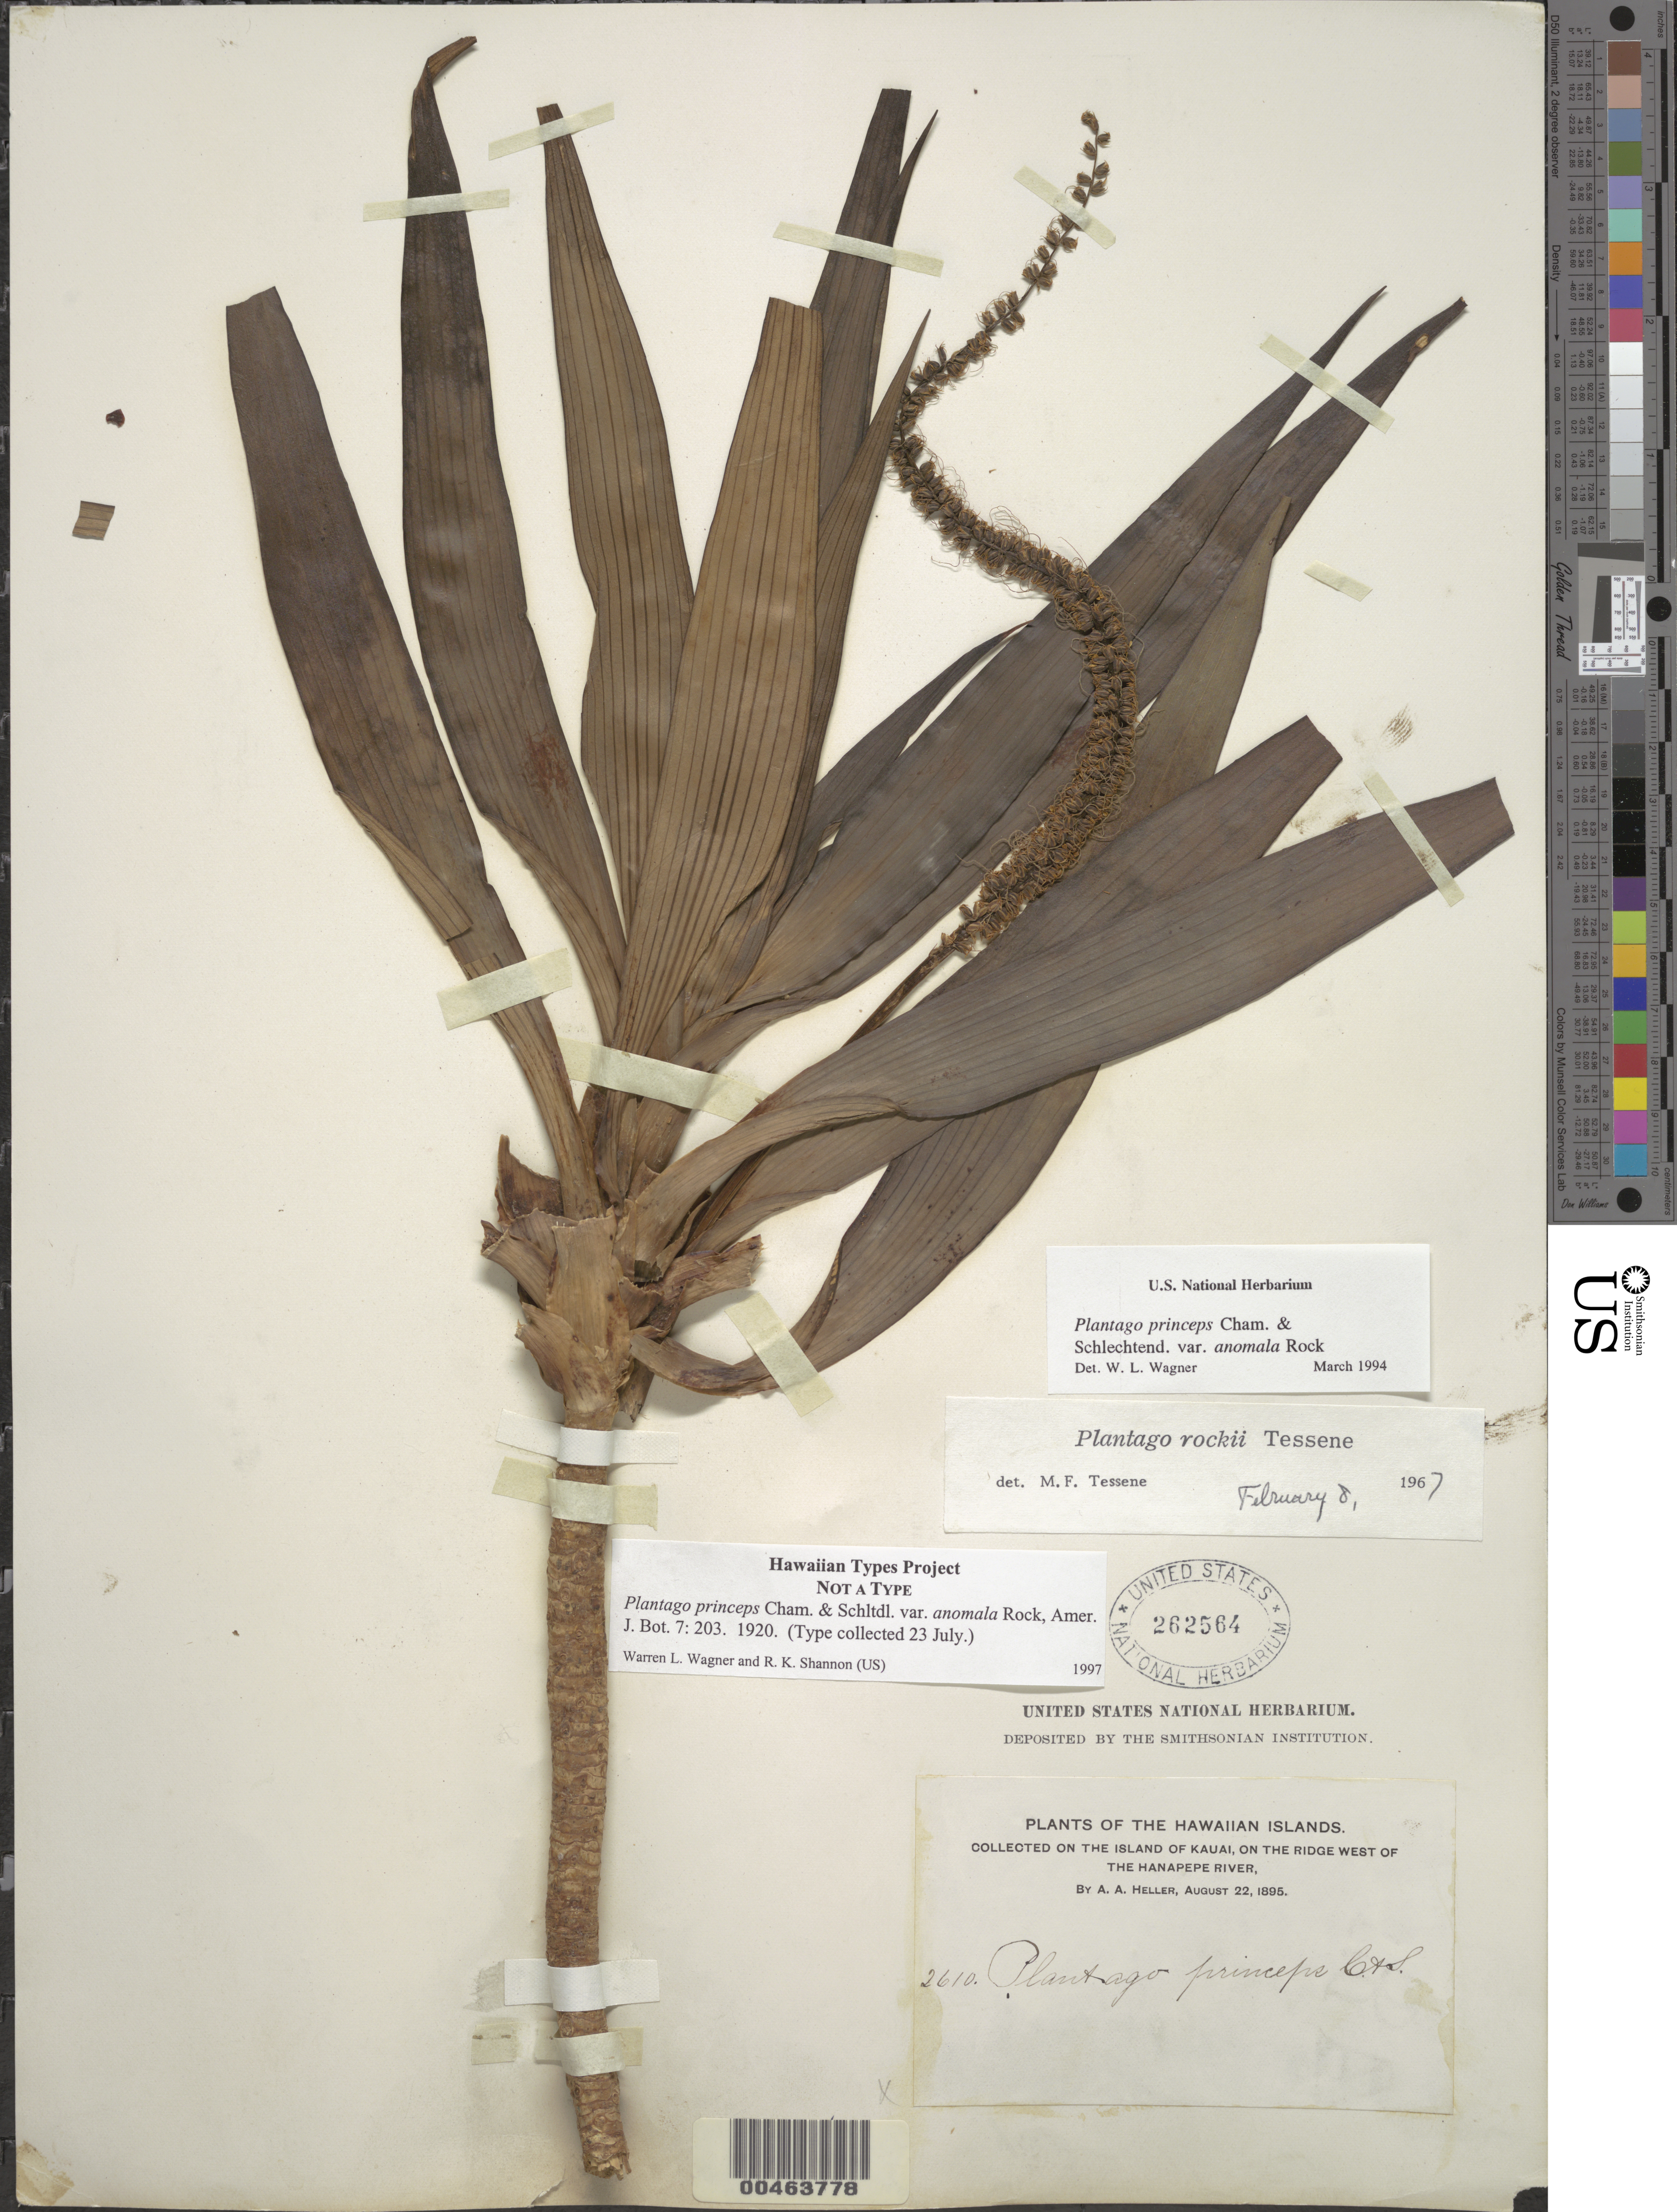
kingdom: Plantae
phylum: Tracheophyta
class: Magnoliopsida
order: Lamiales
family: Plantaginaceae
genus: Plantago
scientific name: Plantago princeps var. anomala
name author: Rock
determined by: Wagner, W. L., (BOT), Smithsonian Institution - National Museum of Natural History (UNITED STATES)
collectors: A. A. Heller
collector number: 2610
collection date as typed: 22 Aug 1895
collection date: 1895-08-22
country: United States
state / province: Hawaii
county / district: Honolulu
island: Oahu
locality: On the ridge west of the Hanapepe River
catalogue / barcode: US 262564